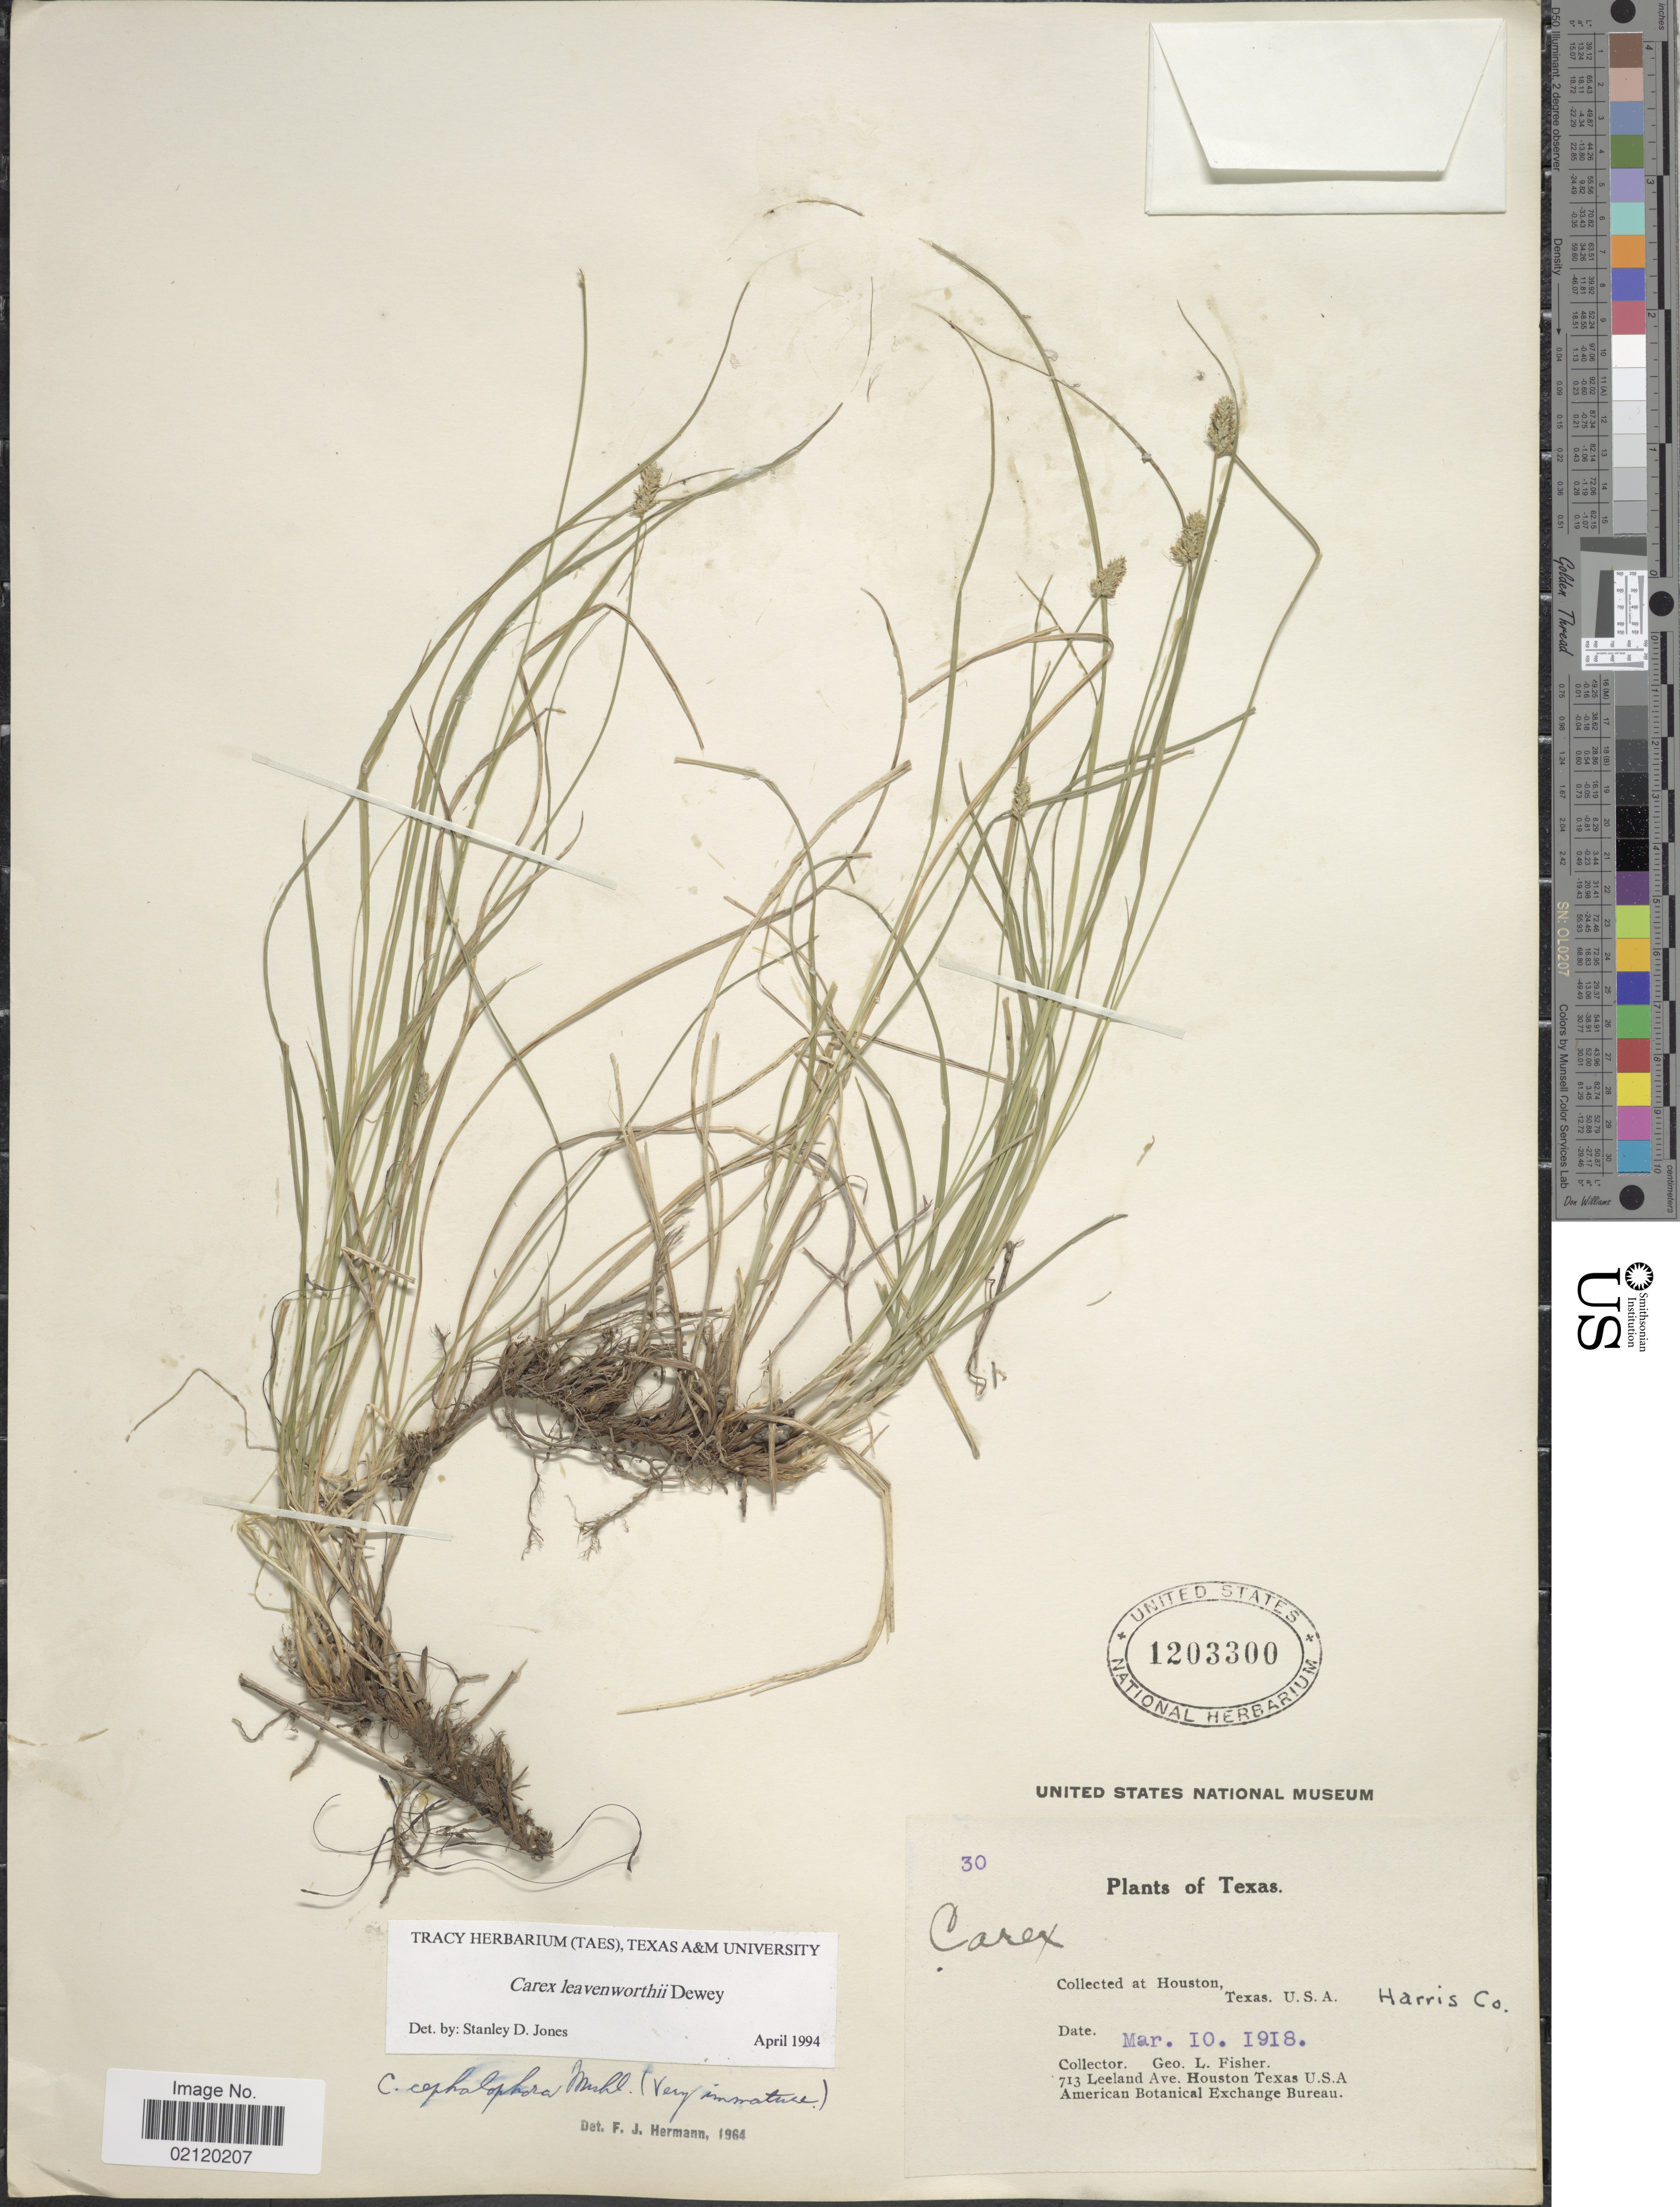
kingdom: Plantae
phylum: Tracheophyta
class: Liliopsida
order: Poales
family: Cyperaceae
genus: Carex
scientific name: Carex leavenworthii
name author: Dewey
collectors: G. L. Fisher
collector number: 30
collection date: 1918-03-10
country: United States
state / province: Texas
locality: Houston, Harris Co.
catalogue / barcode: US 1203300